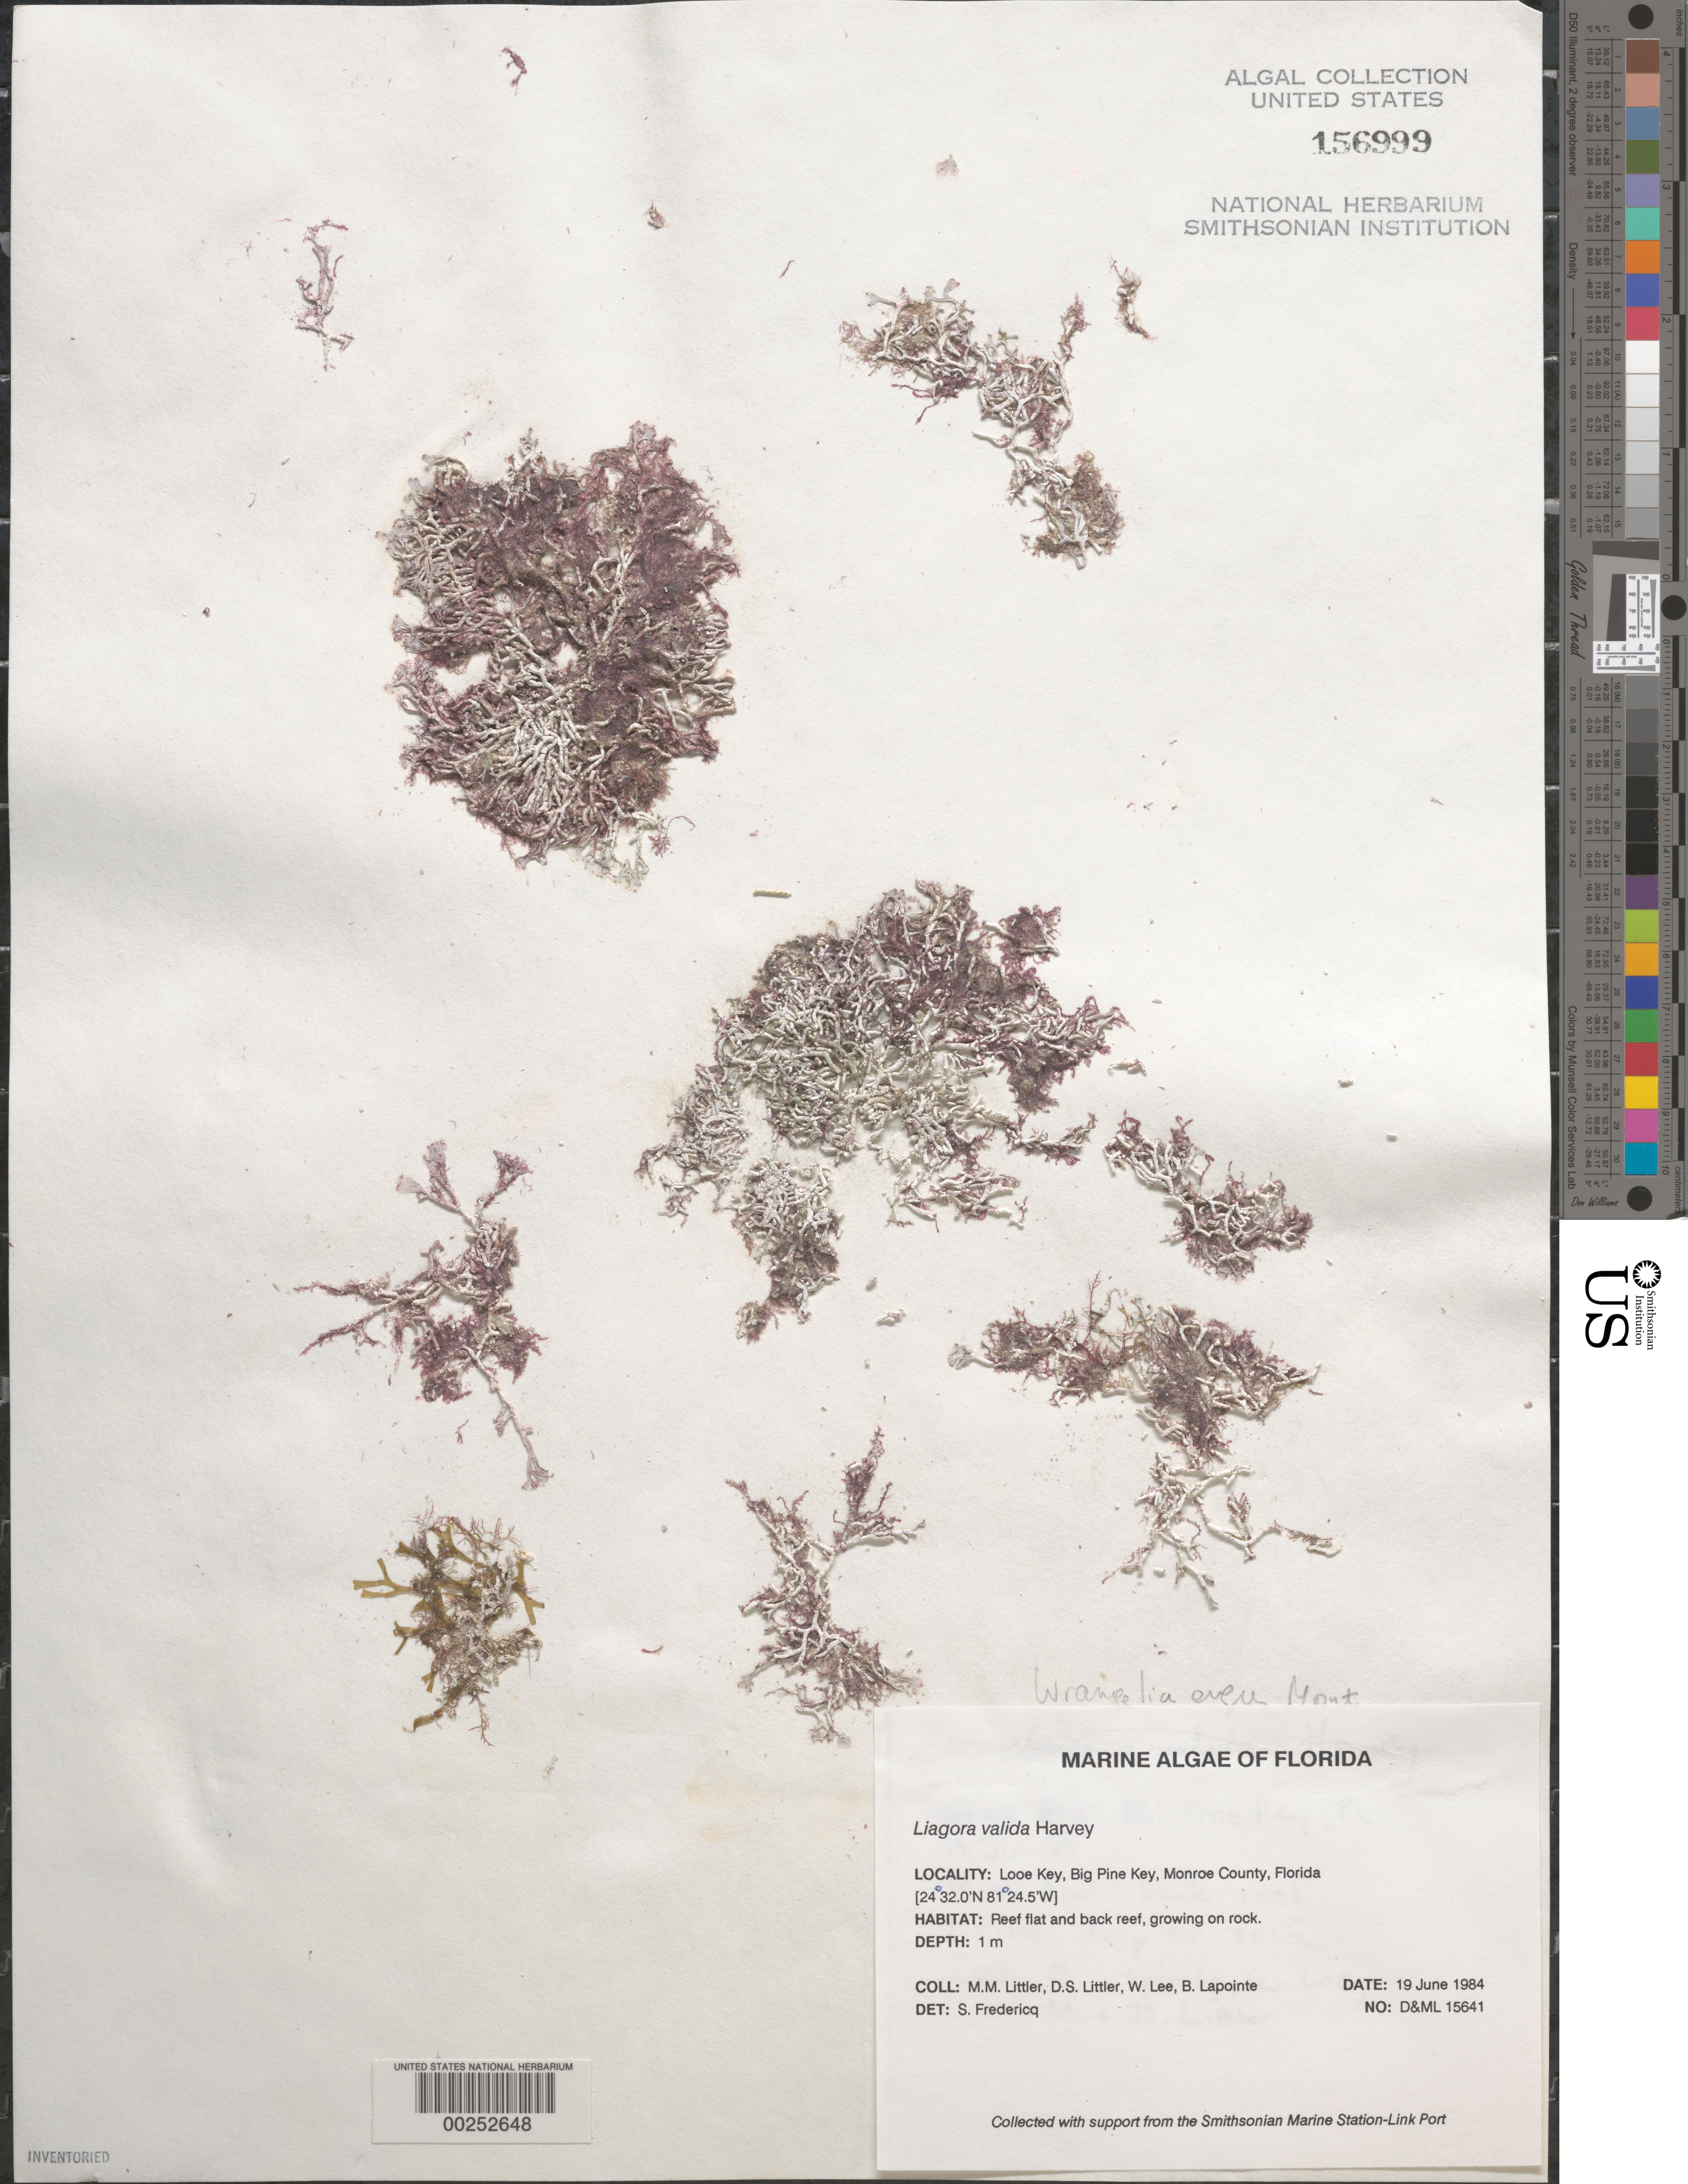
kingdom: Plantae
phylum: Rhodophyta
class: Florideophyceae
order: Nemaliales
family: Liagoraceae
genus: Titanophycus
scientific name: Titanophycus validus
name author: (Harv.) Huisman et al.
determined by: Algae name updating Project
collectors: M. M. Littler, D. S. Littler, W. Lee & B. Lapointe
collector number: D&ML 15641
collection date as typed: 19 Jun 1984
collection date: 1984-06-19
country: United States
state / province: Florida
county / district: Monroe County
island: Looe Key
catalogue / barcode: US 156999